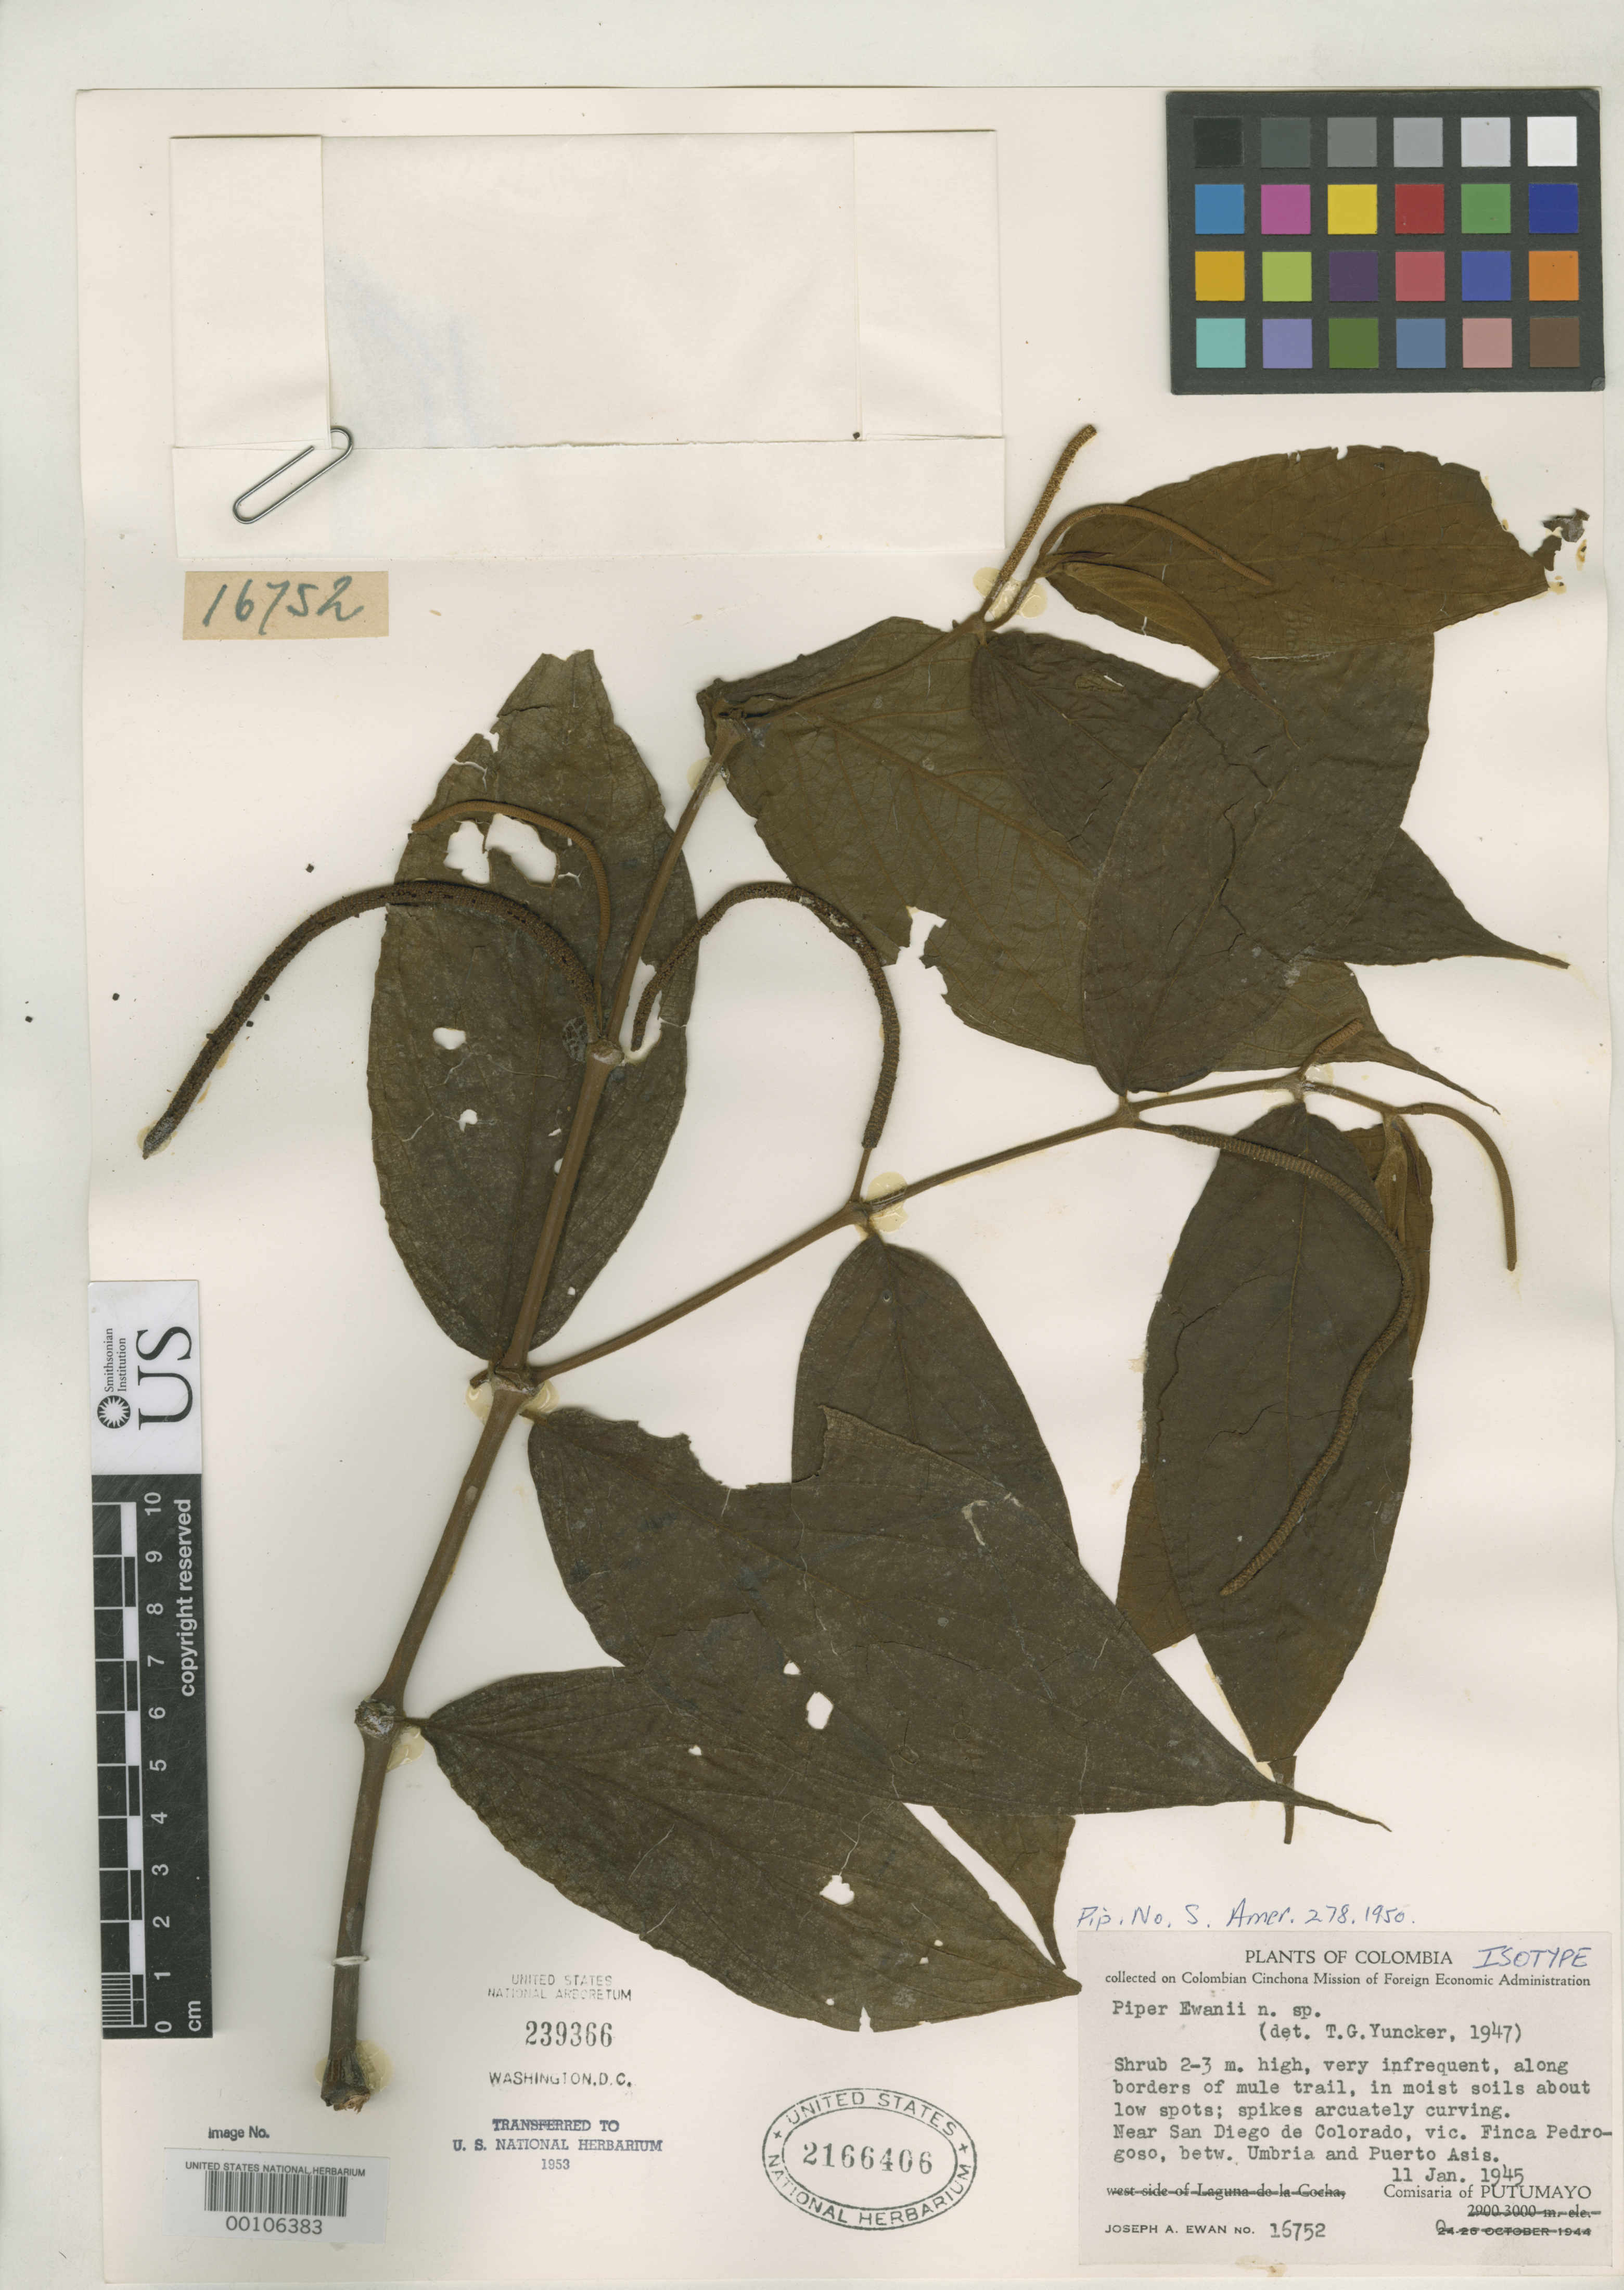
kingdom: Plantae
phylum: Tracheophyta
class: Magnoliopsida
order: Piperales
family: Piperaceae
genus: Piper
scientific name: Piper ewanii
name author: Yunck.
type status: Isotype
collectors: J. A. Ewan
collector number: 16752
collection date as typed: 11 Jan 1945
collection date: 1945-01-11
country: Colombia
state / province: Putumayo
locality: Near San Diego de Colorado, between Umbria and Puerto Asis.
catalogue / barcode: US 2166406